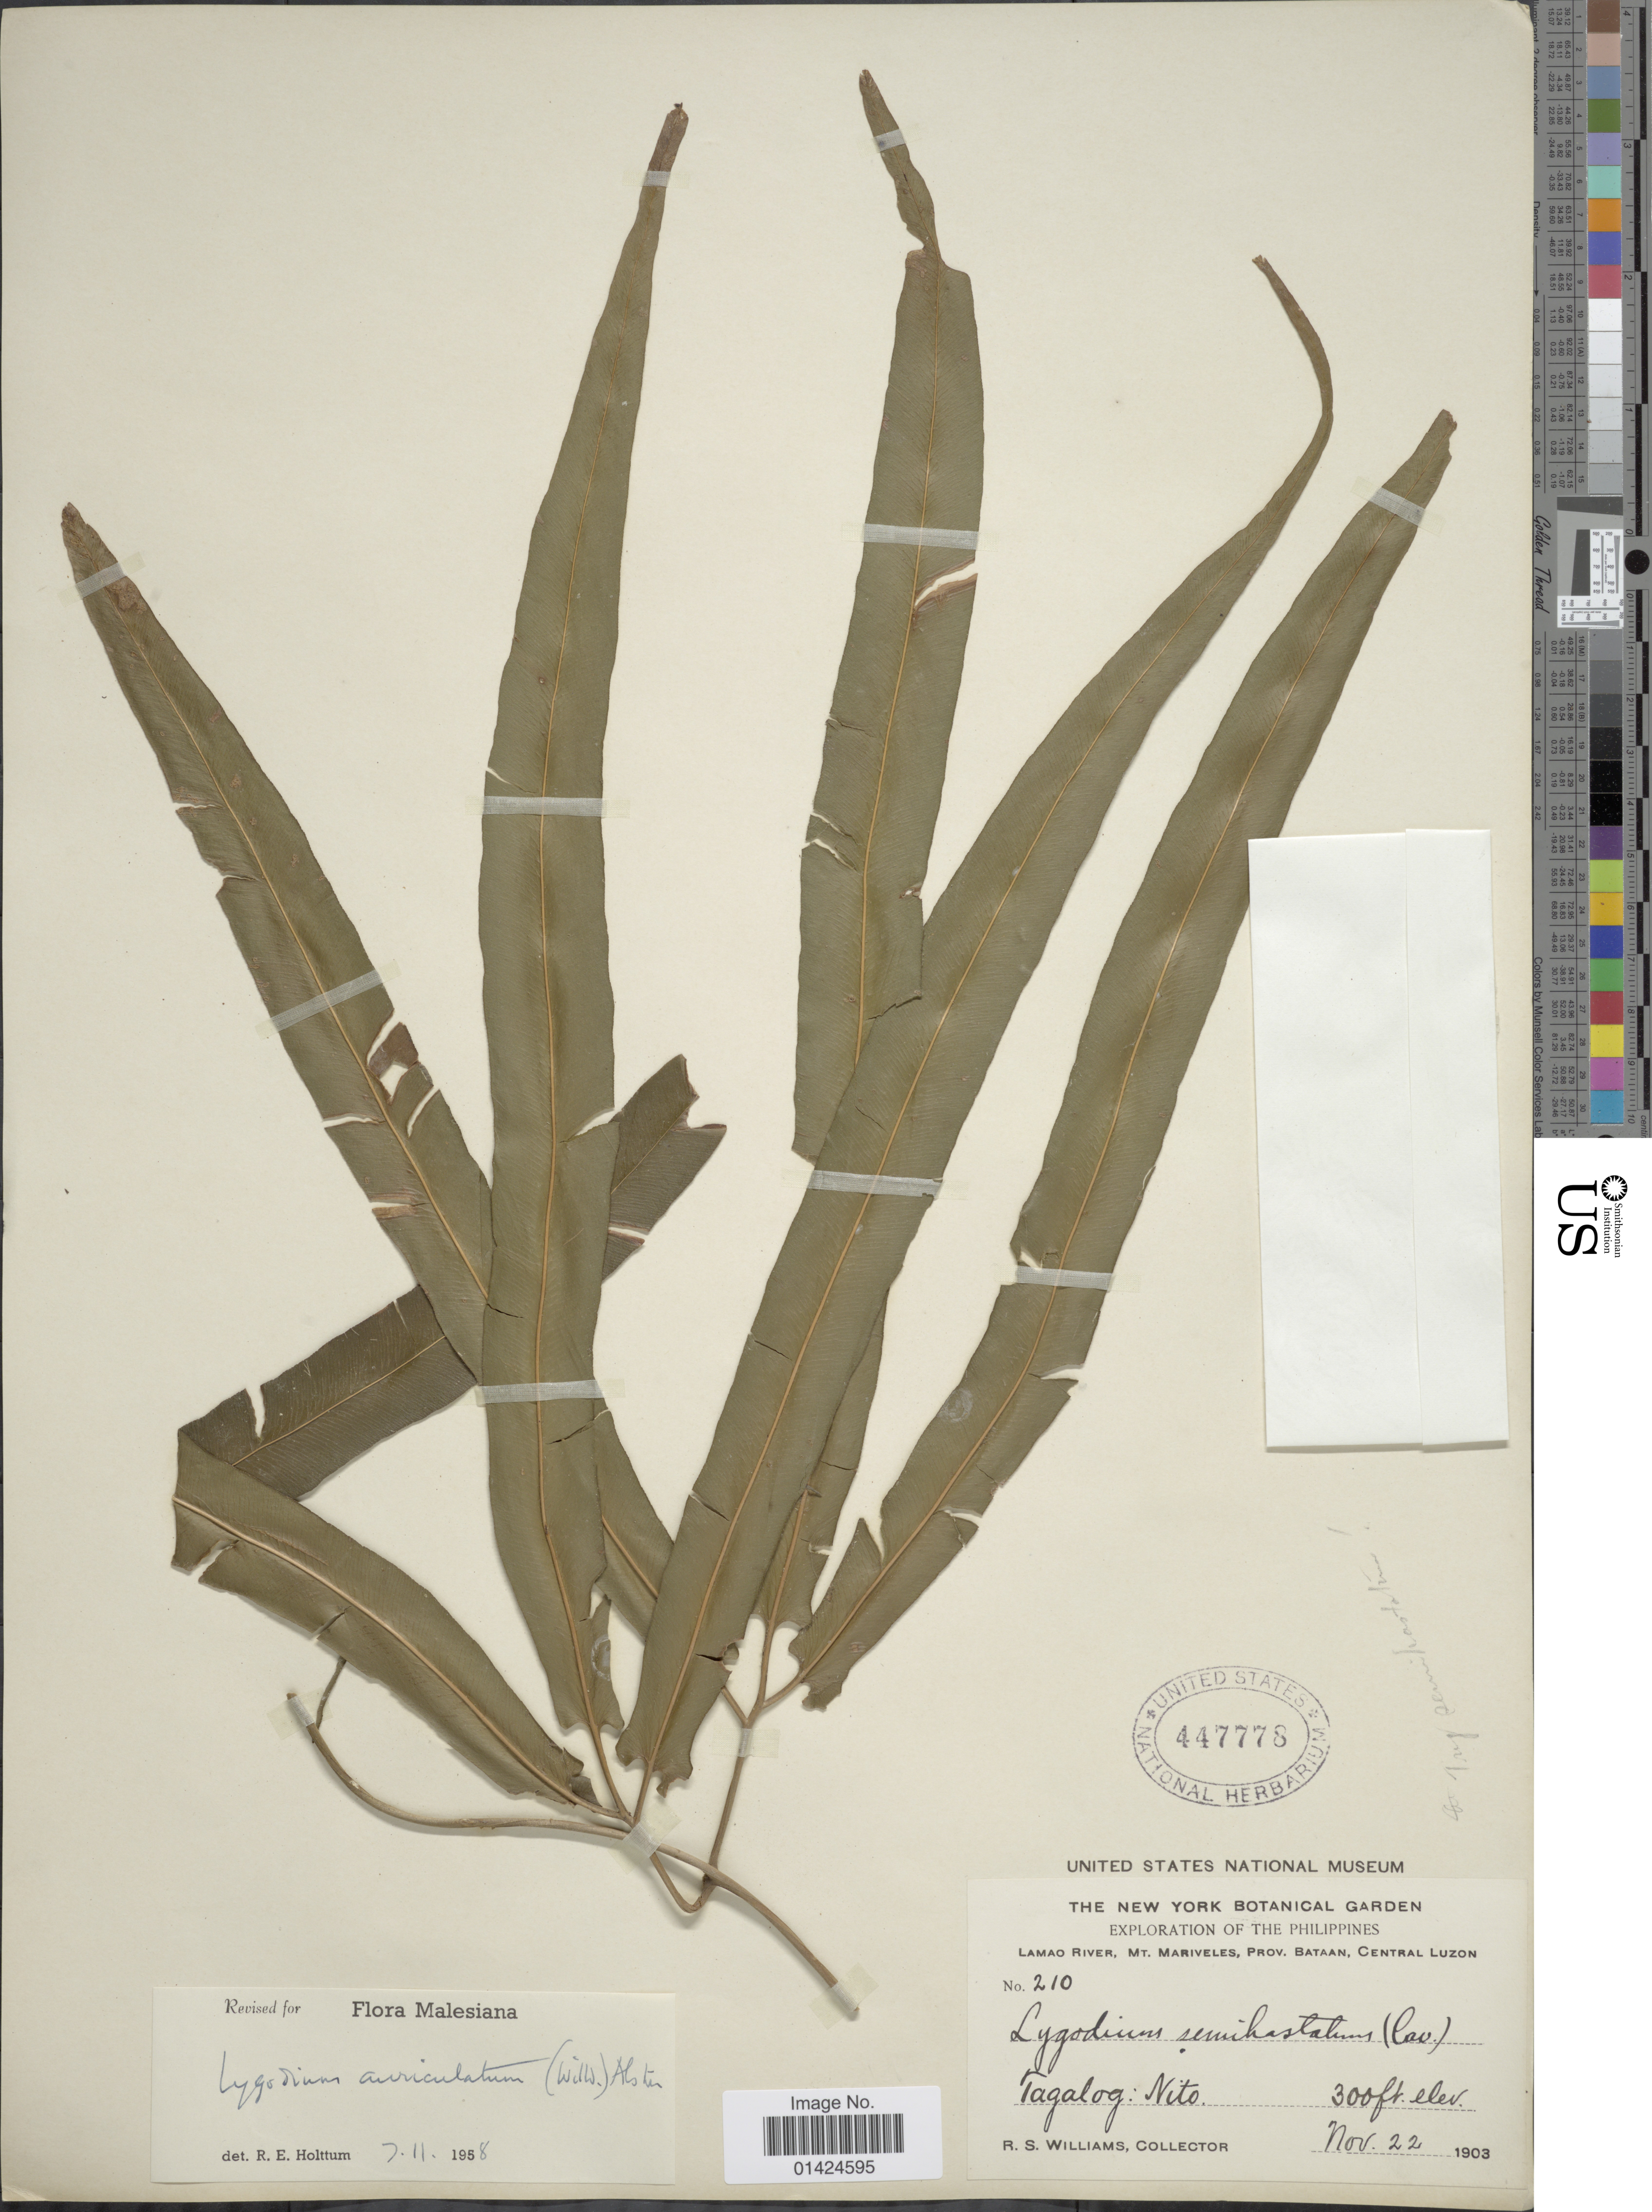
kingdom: Plantae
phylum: Tracheophyta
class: Polypodiopsida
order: Schizaeales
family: Lygodiaceae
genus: Lygodium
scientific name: Lygodium auriculatum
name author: (Willd.) Alston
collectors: R. S. Williams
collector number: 210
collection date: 1903-11-22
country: Philippines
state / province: Central Luzon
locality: Lamao River, Mt. Mariveles, Prov. Bataan. Tagalog: Nito.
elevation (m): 91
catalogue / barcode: US 447778